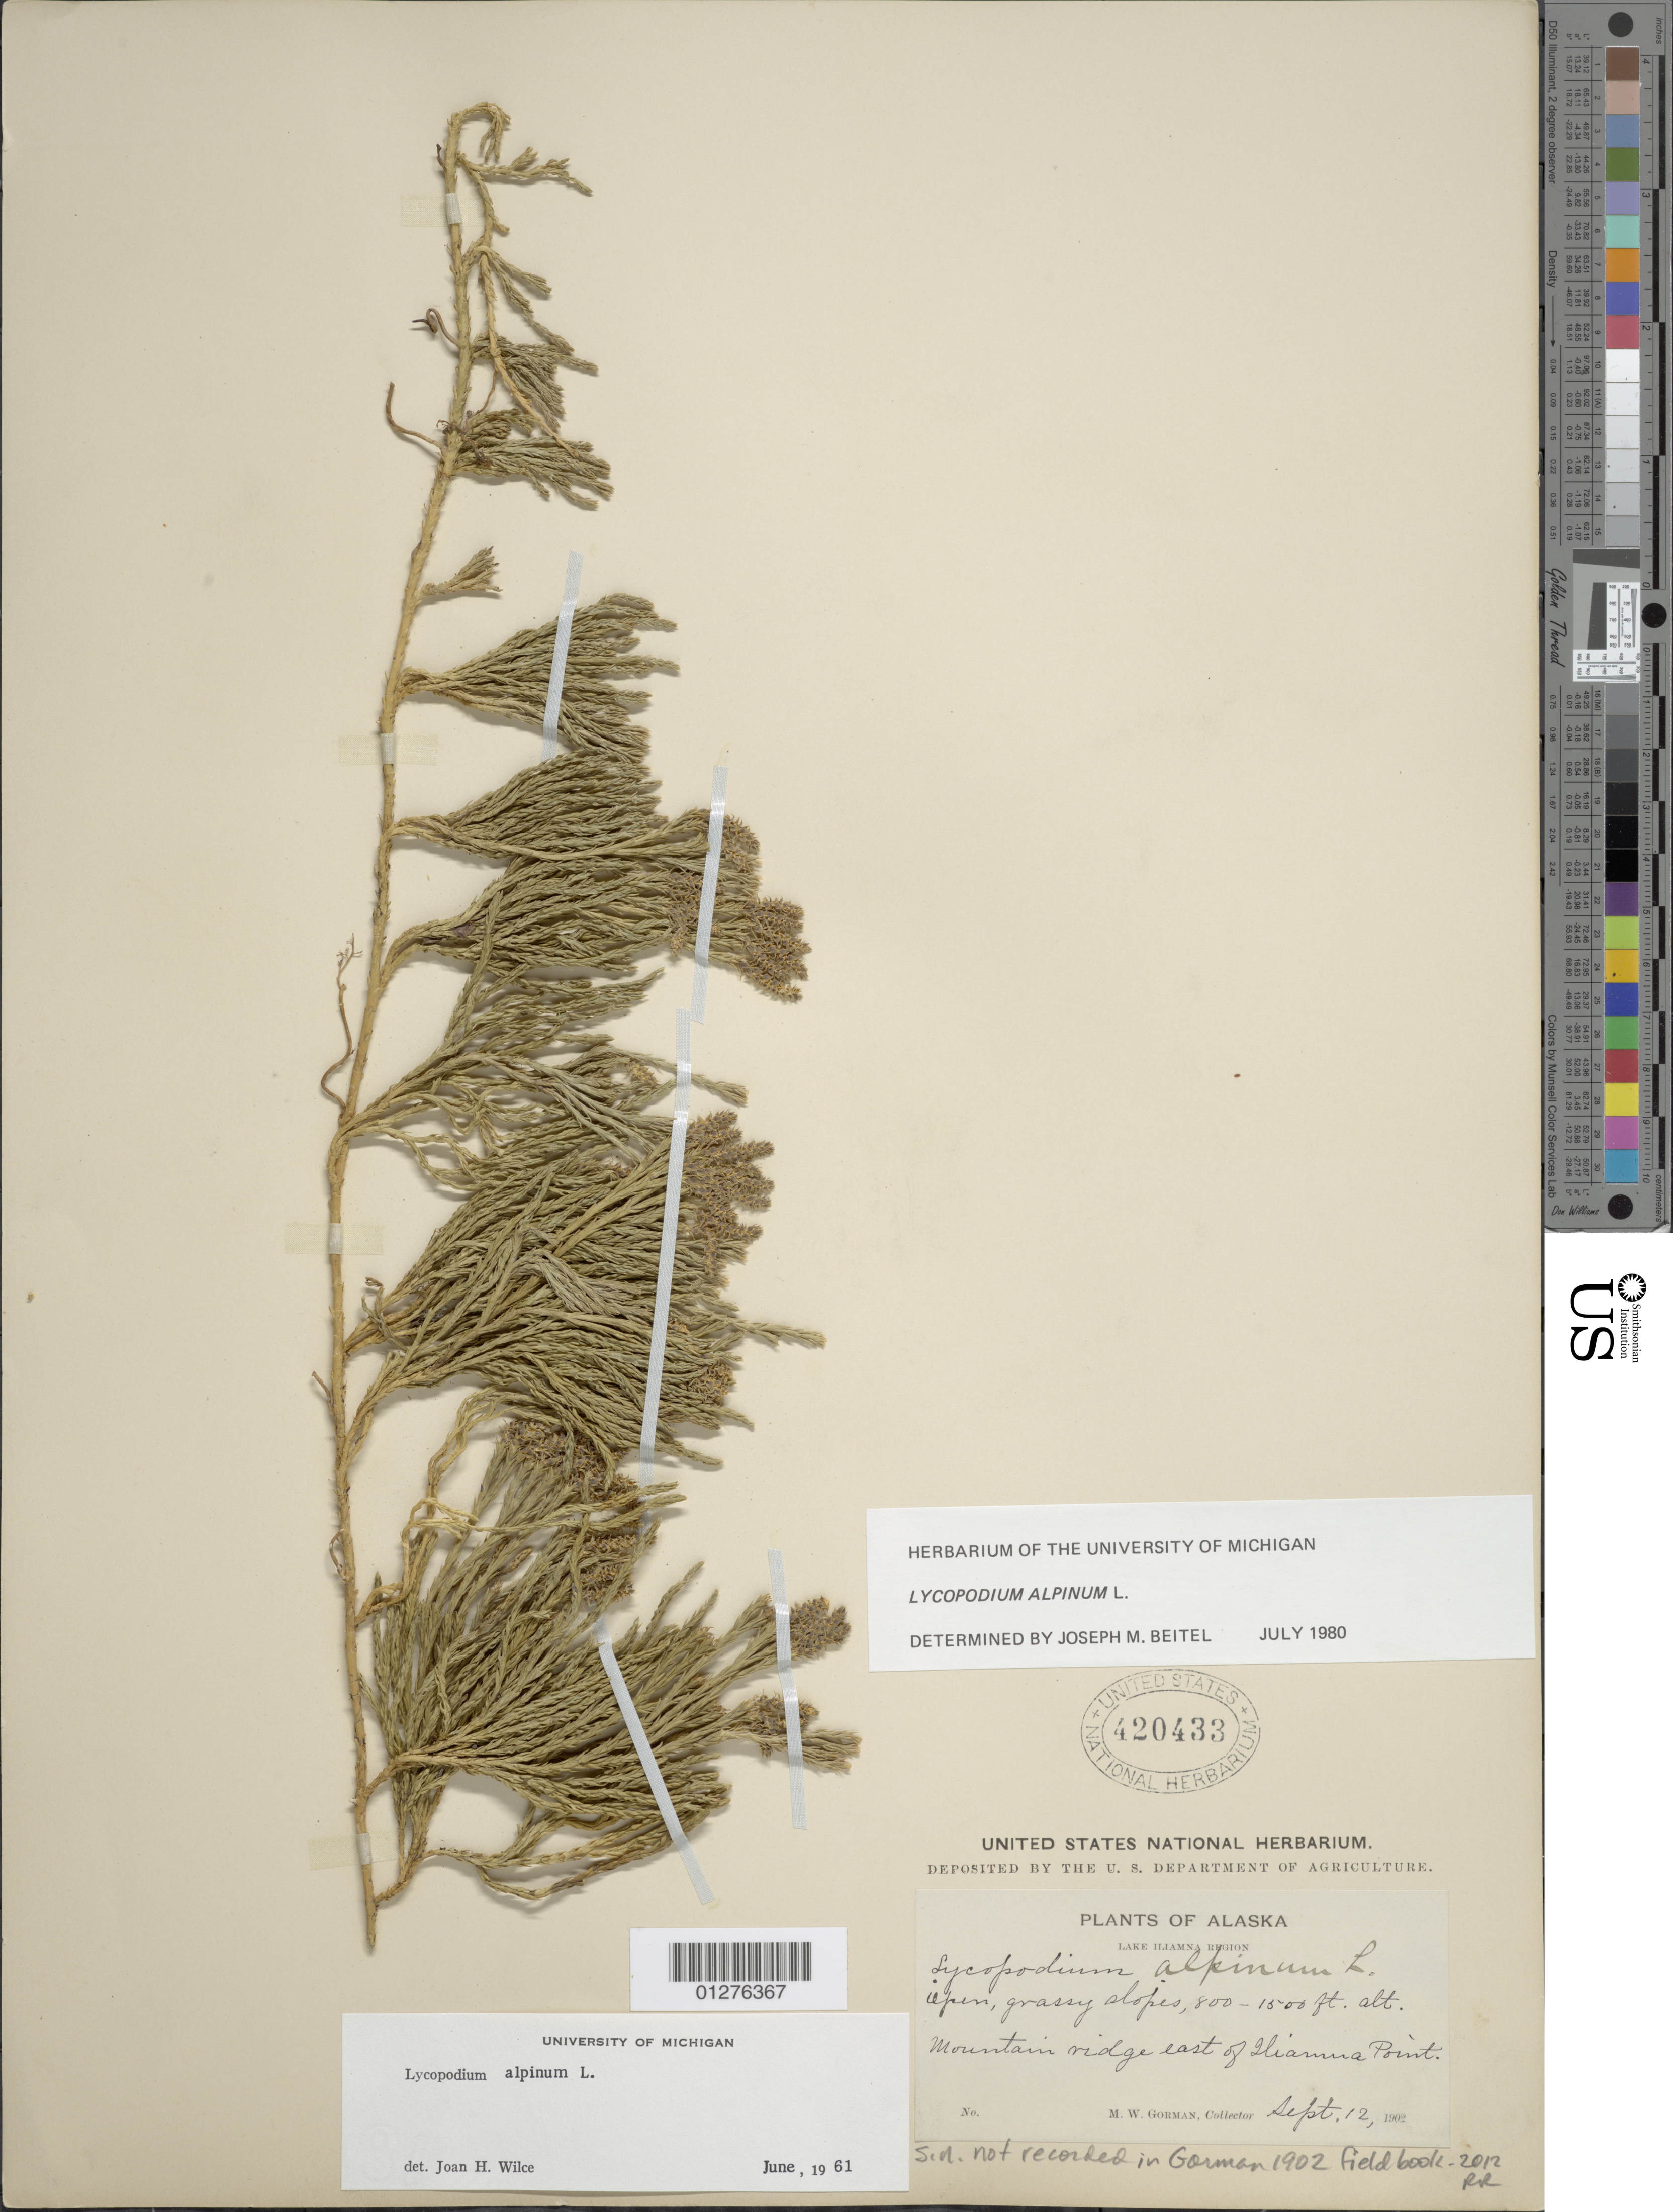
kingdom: Plantae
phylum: Tracheophyta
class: Lycopodiopsida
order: Lycopodiales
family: Lycopodiaceae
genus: Diphasiastrum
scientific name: Diphasiastrum alpinum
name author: (L.) Holub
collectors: M. W. Gorman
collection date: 1902-09-12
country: United States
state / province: Alaska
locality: Lake Iliamna Region, Mts. Ridge, East of Iliamna Point.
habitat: Grassy slopes.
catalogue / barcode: US 420433